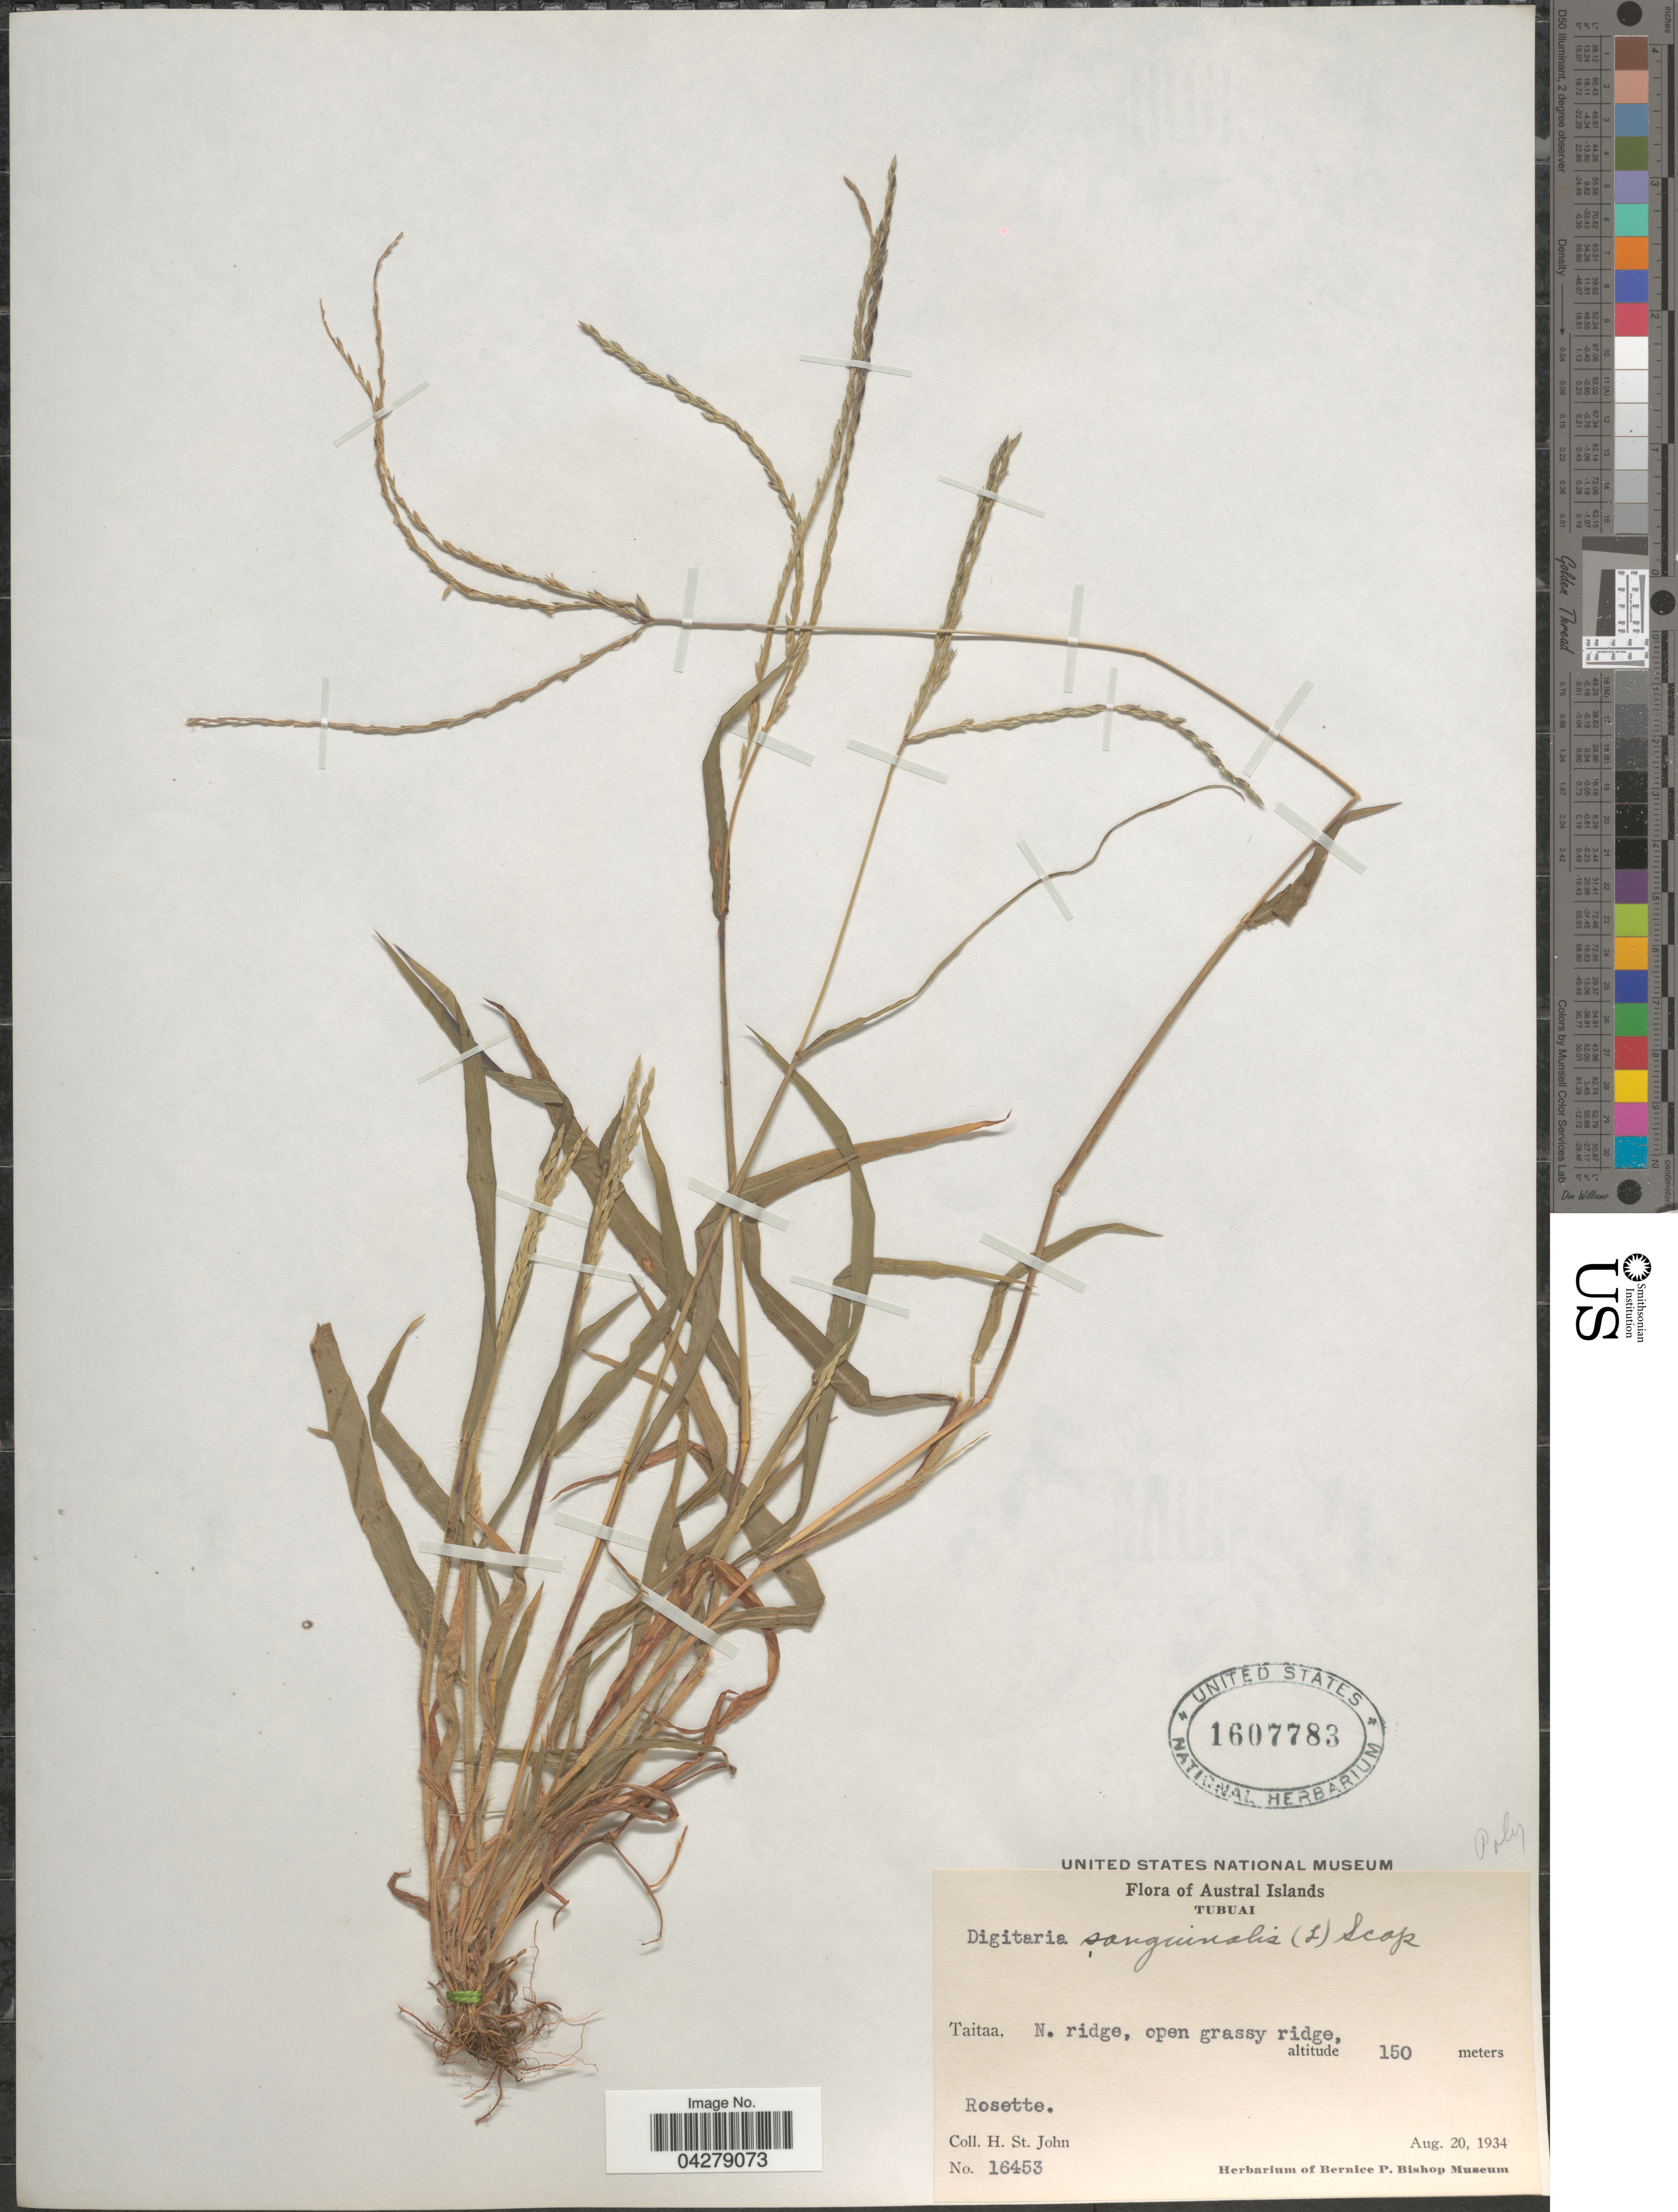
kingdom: Plantae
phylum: Tracheophyta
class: Liliopsida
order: Poales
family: Poaceae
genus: Digitaria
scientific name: Digitaria sanguinalis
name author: (L.) Scop.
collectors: H. St. John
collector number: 16453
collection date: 1934-08-20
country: French Polynesia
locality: Austral Islands. Tubuai. N. ridge, open grassy ridge. Rosette.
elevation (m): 150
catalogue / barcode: US 1607783